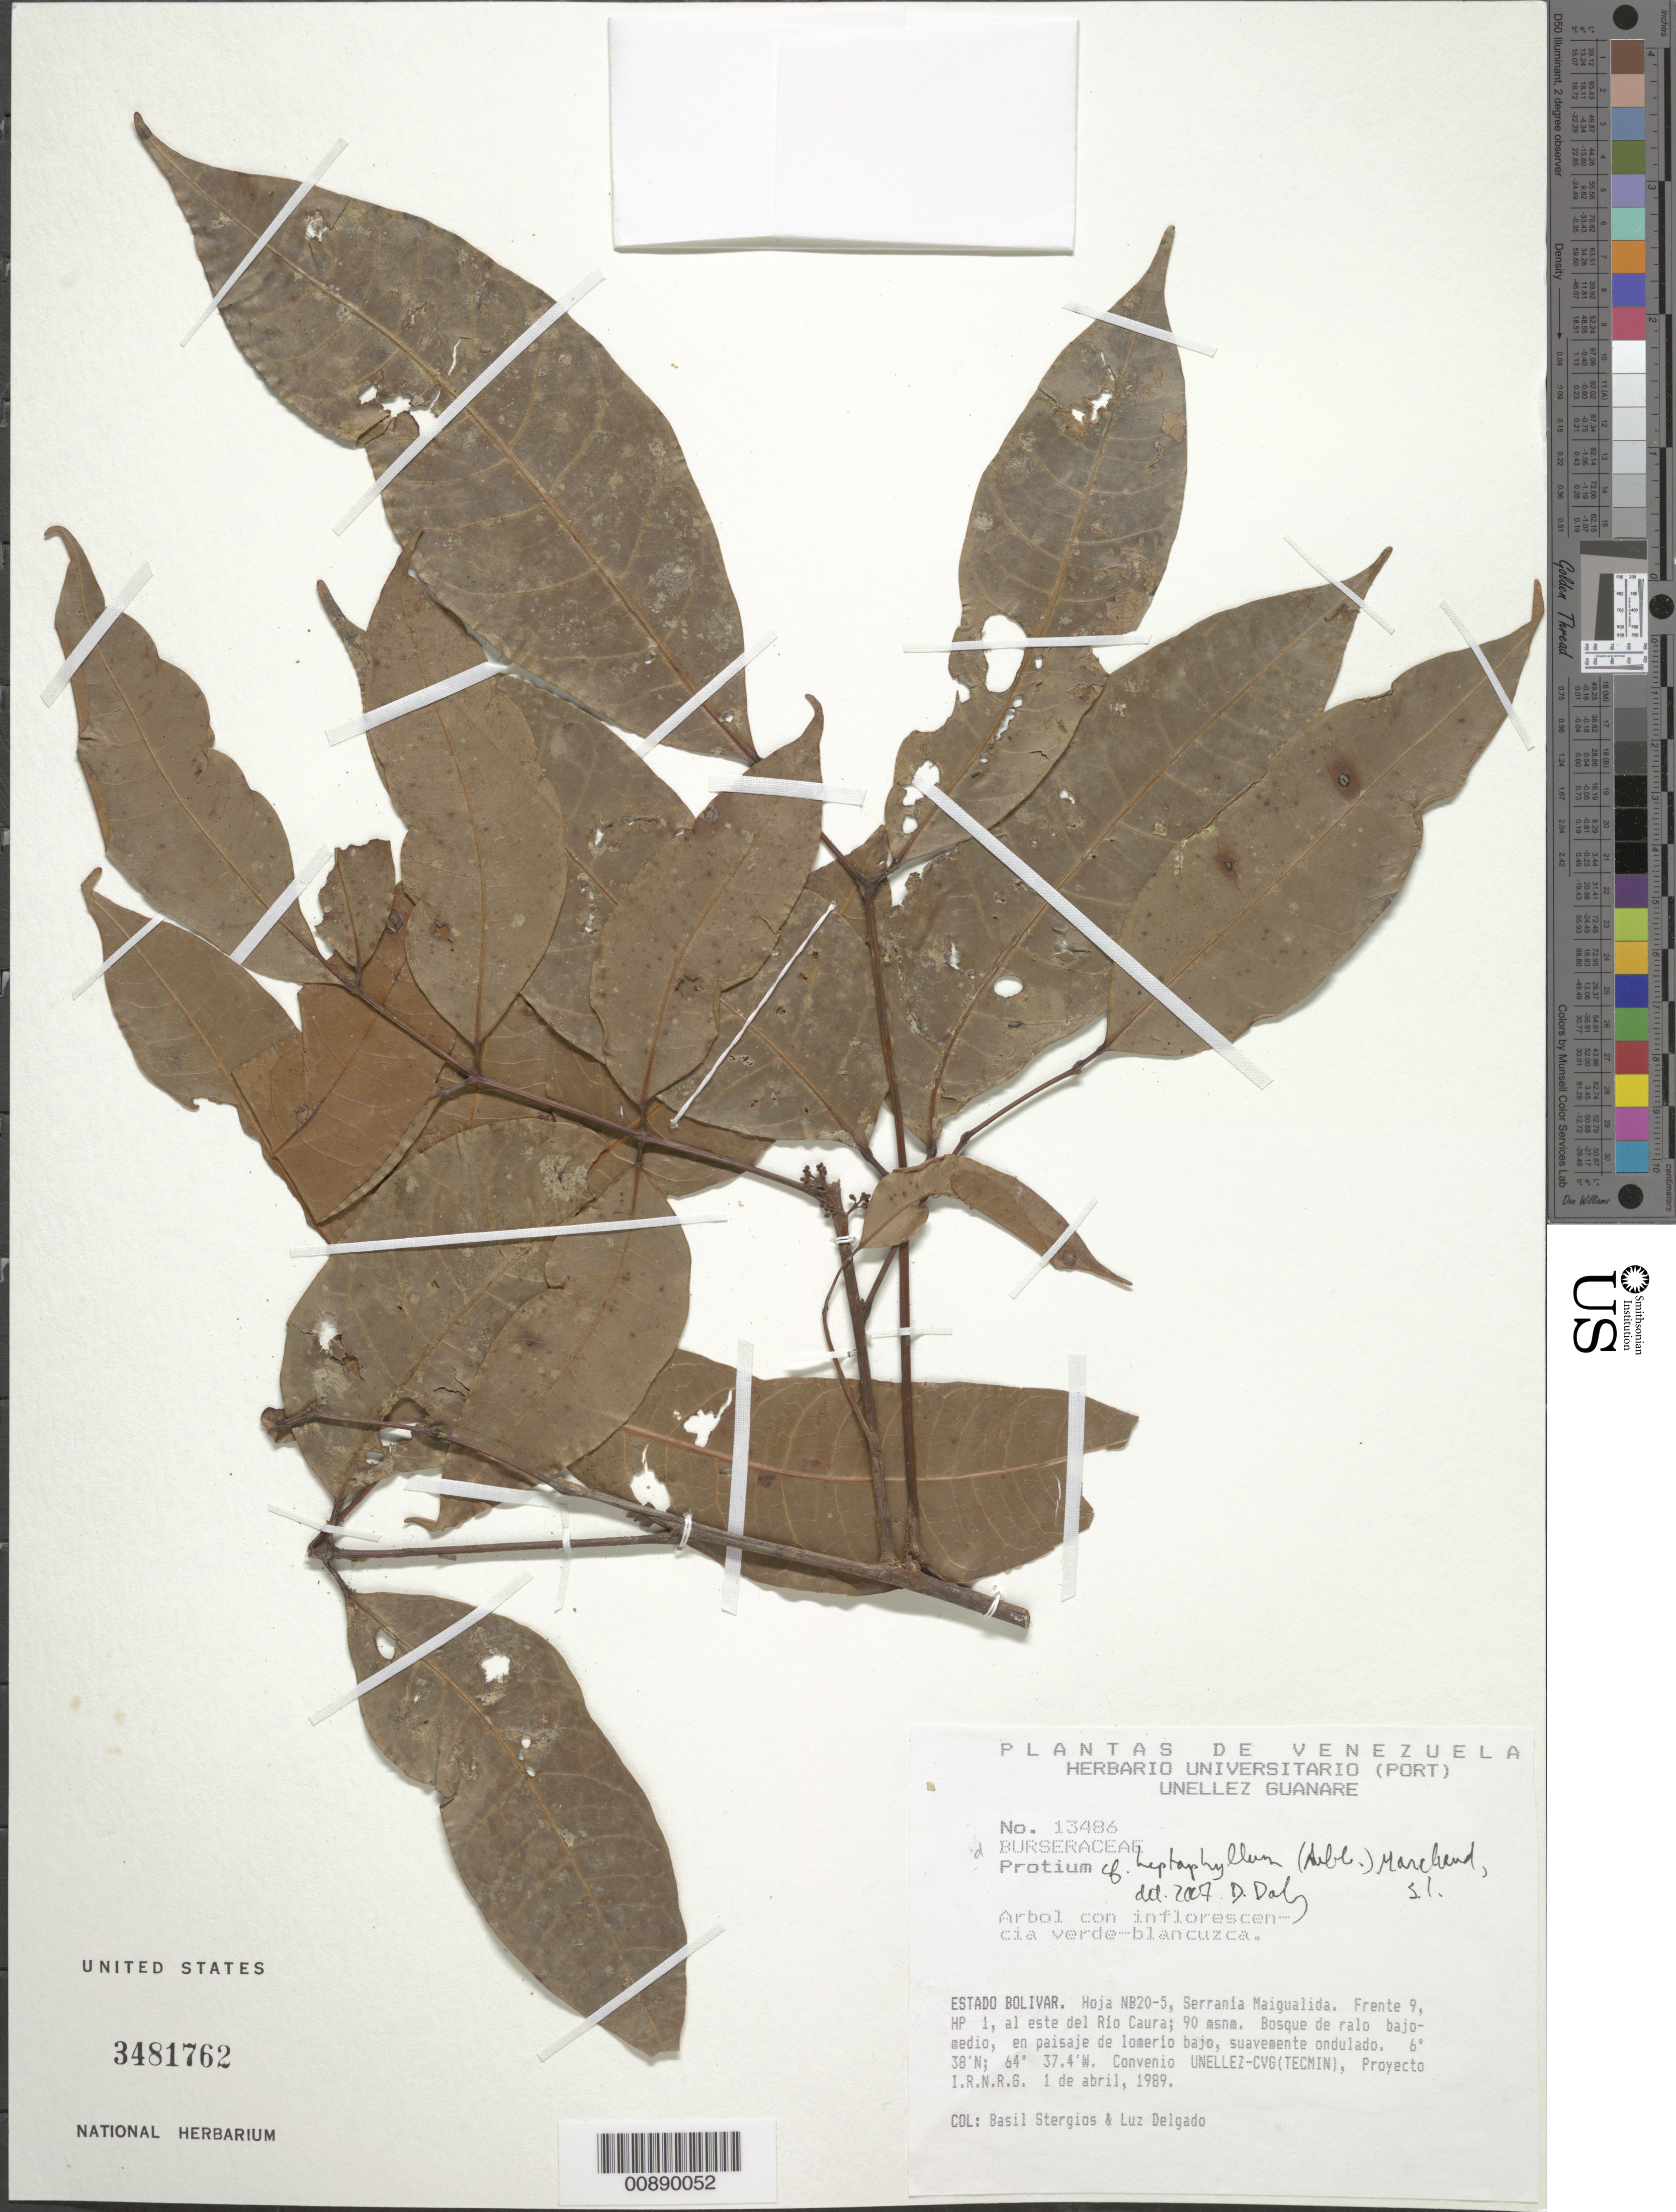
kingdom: Plantae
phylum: Tracheophyta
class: Magnoliopsida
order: Sapindales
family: Burseraceae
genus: Protium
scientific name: Protium heptaphyllum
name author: (Aubl.) Marchand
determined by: Daly, D. C.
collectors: B. G. Stergios & L. Delgado V.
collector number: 13486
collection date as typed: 1-Apr-89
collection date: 1989-04-01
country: Venezuela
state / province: Bolívar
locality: Serrania Maigualida, E del río Caura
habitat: Bosque de ralo bajo medio, en paisaje de lomerio bajo, suavemente ondulado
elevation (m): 90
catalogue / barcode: US 3481762